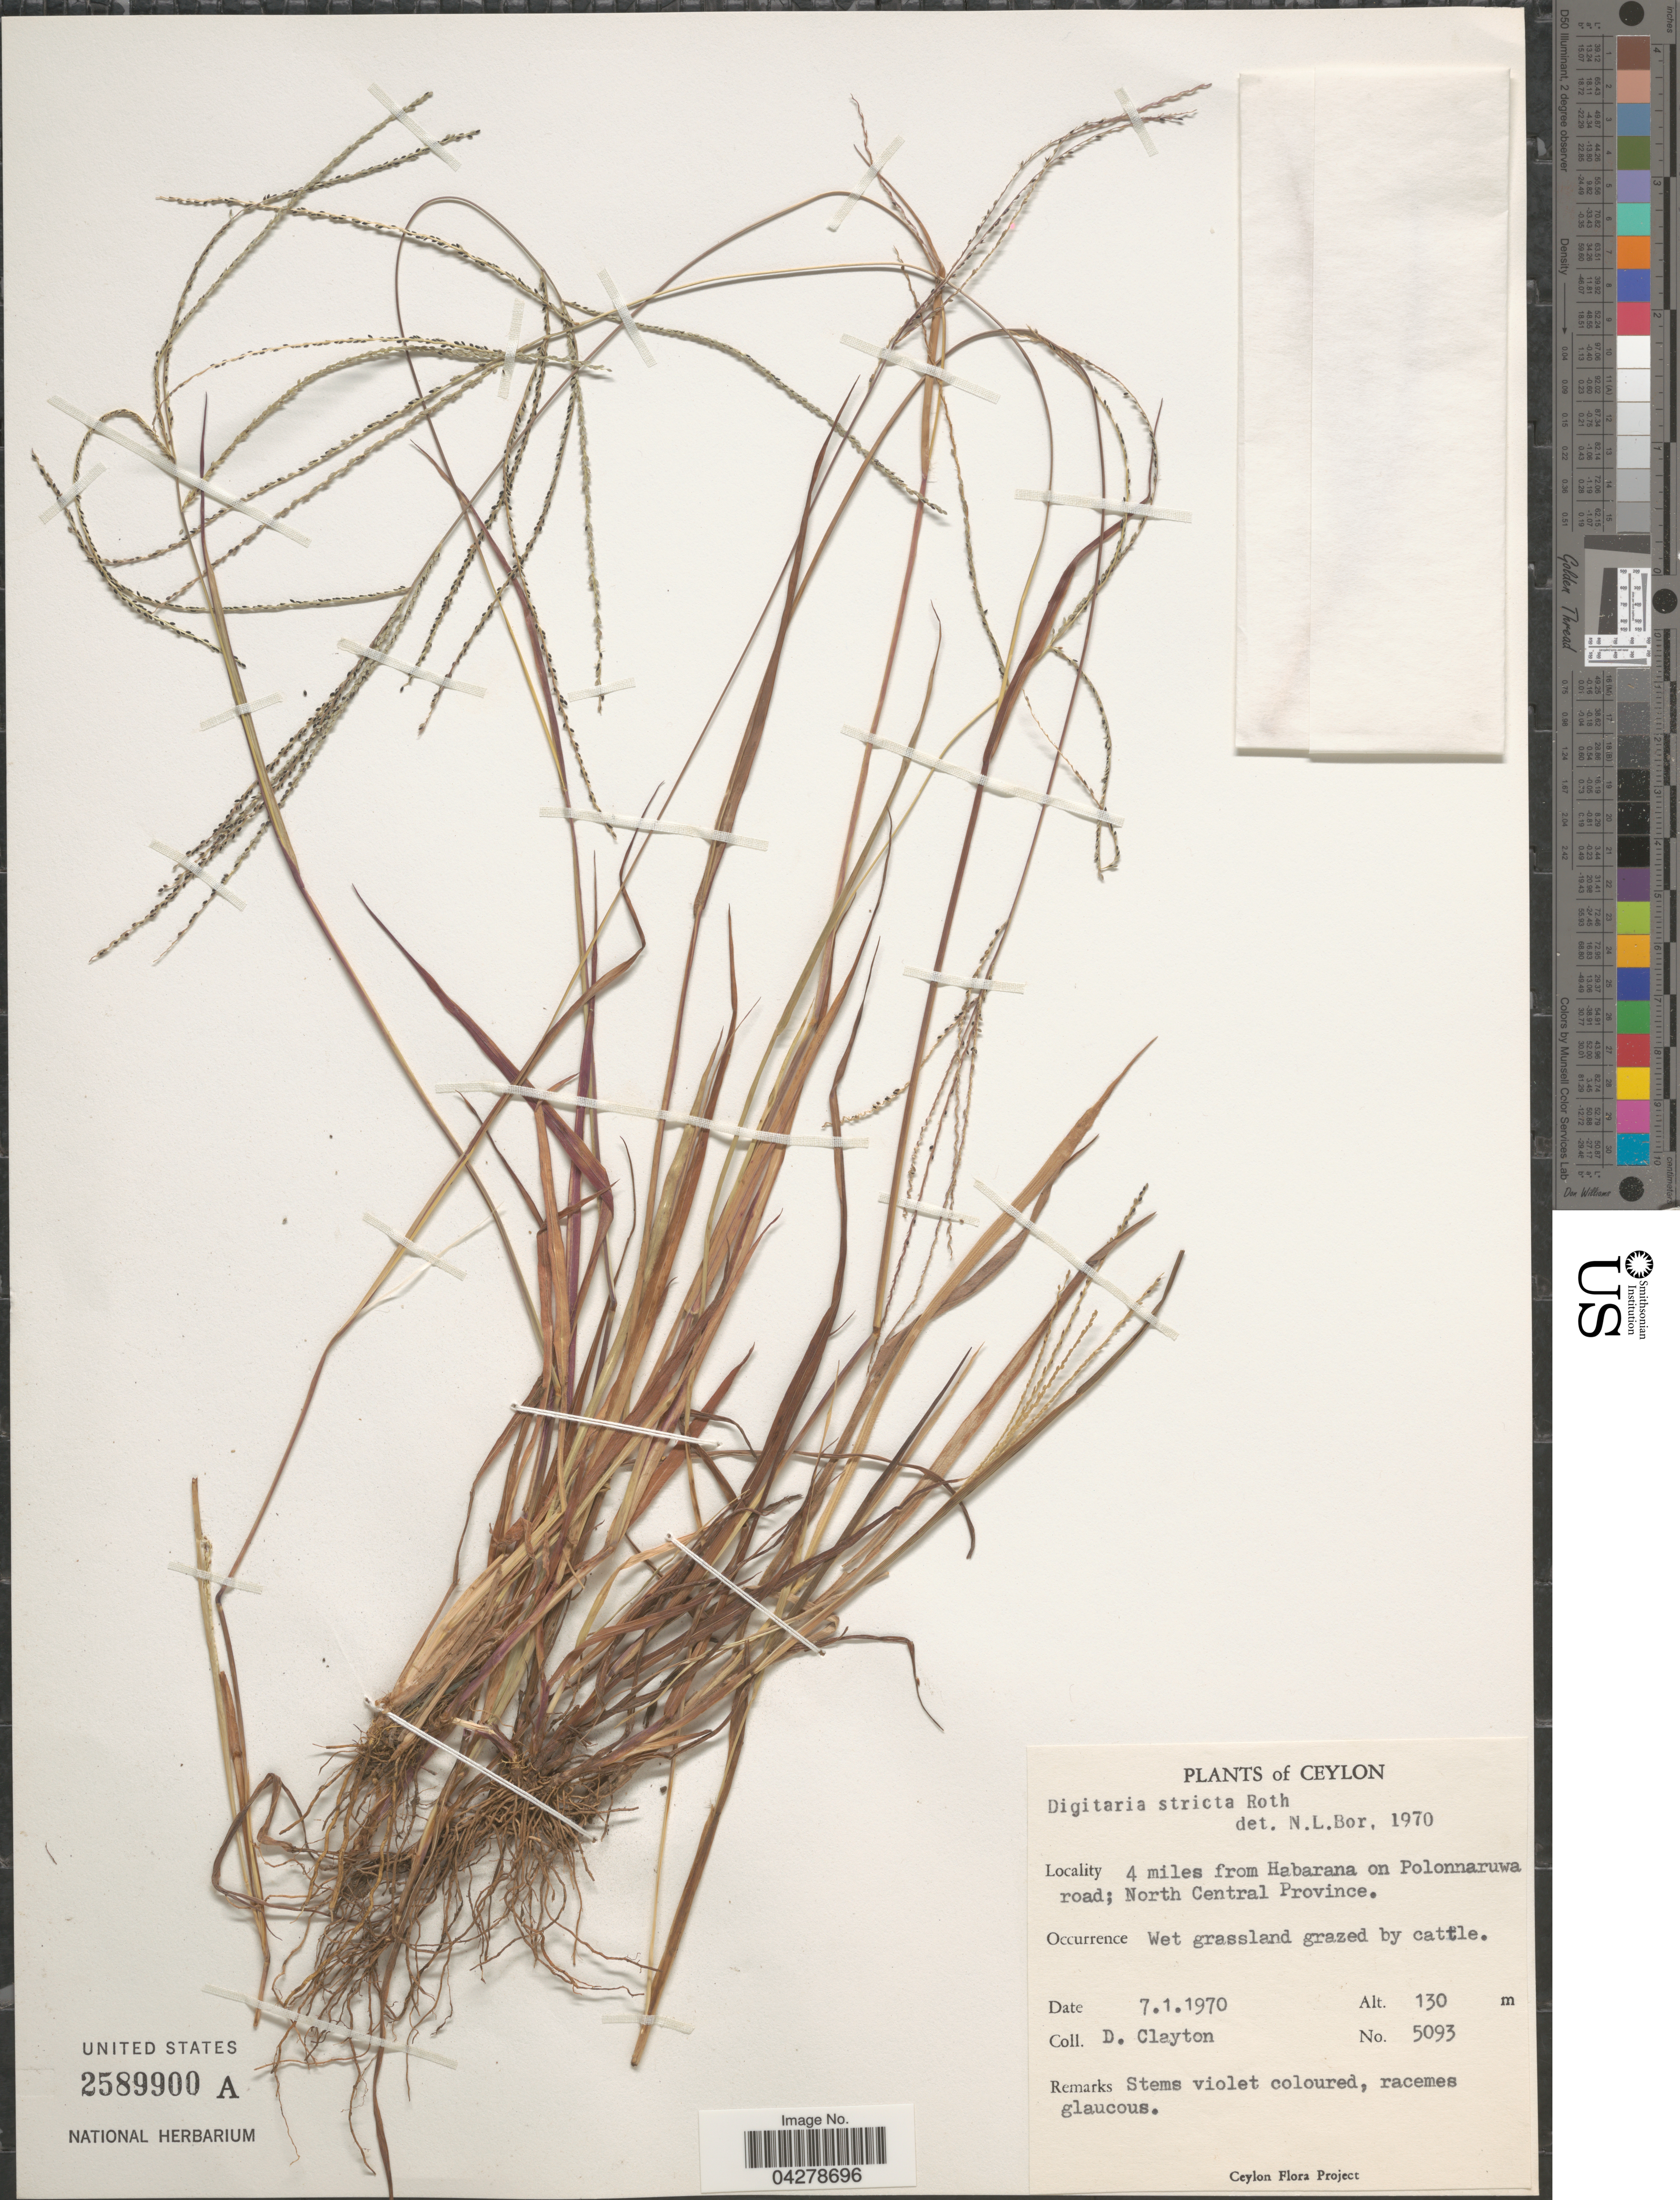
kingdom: Plantae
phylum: Tracheophyta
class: Liliopsida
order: Poales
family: Poaceae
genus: Digitaria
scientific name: Digitaria stricta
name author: Roth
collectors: D. Clayton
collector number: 5093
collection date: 1970-01-07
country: Sri Lanka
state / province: North Central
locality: Ceylon. 4 miles from Habarana on Polonnaruwa road.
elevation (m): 130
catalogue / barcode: US 2589900A